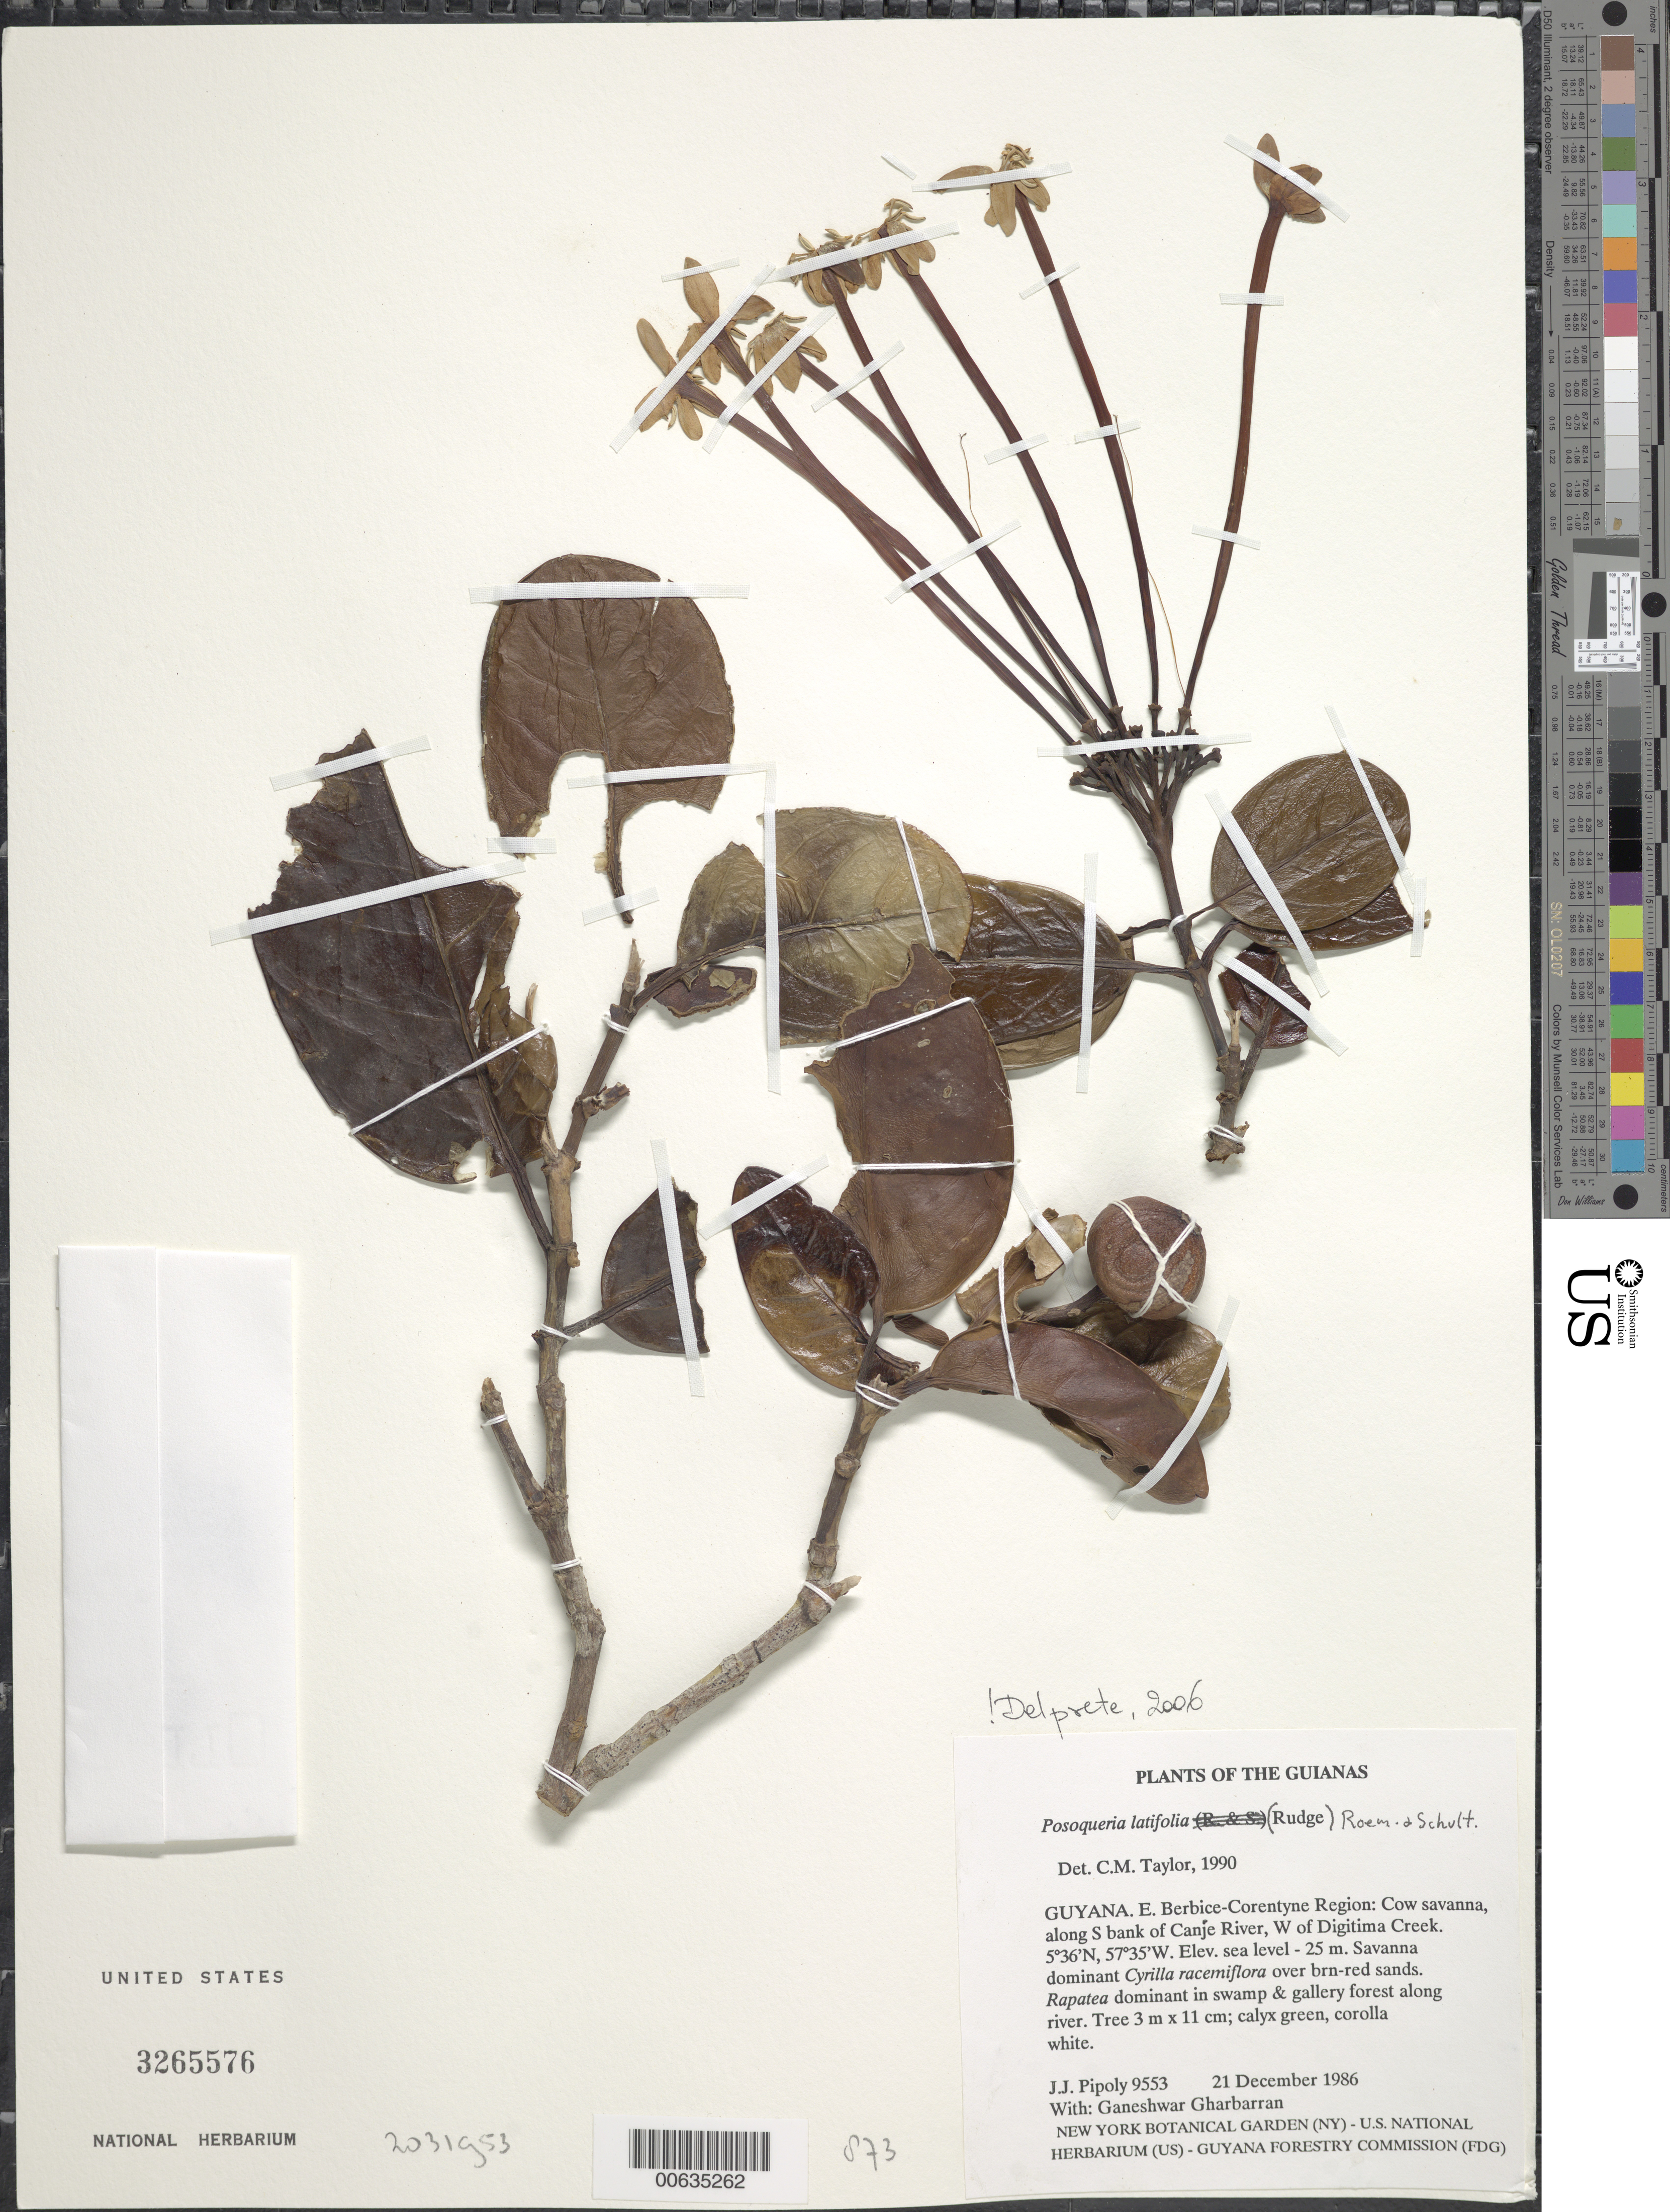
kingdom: Plantae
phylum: Tracheophyta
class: Magnoliopsida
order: Gentianales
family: Rubiaceae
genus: Posoqueria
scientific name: Posoqueria latifolia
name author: (Rudge) Roem. & Schult.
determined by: Delprete, P. G., Herb. de Guyane Cay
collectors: J. J. Pipoly & G. Gharbarran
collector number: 9553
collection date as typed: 21 December 1986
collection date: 1986-12-21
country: Guyana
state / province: E. Berbice-Corentyne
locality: Cow savanna, along S bank of Canje River, W of Digitima Creek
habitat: Savanna dominant Cyrilla racemiflora over brn-red sands. Rapatea dominant in swamp & gallery forest along river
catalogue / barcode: US 3265576